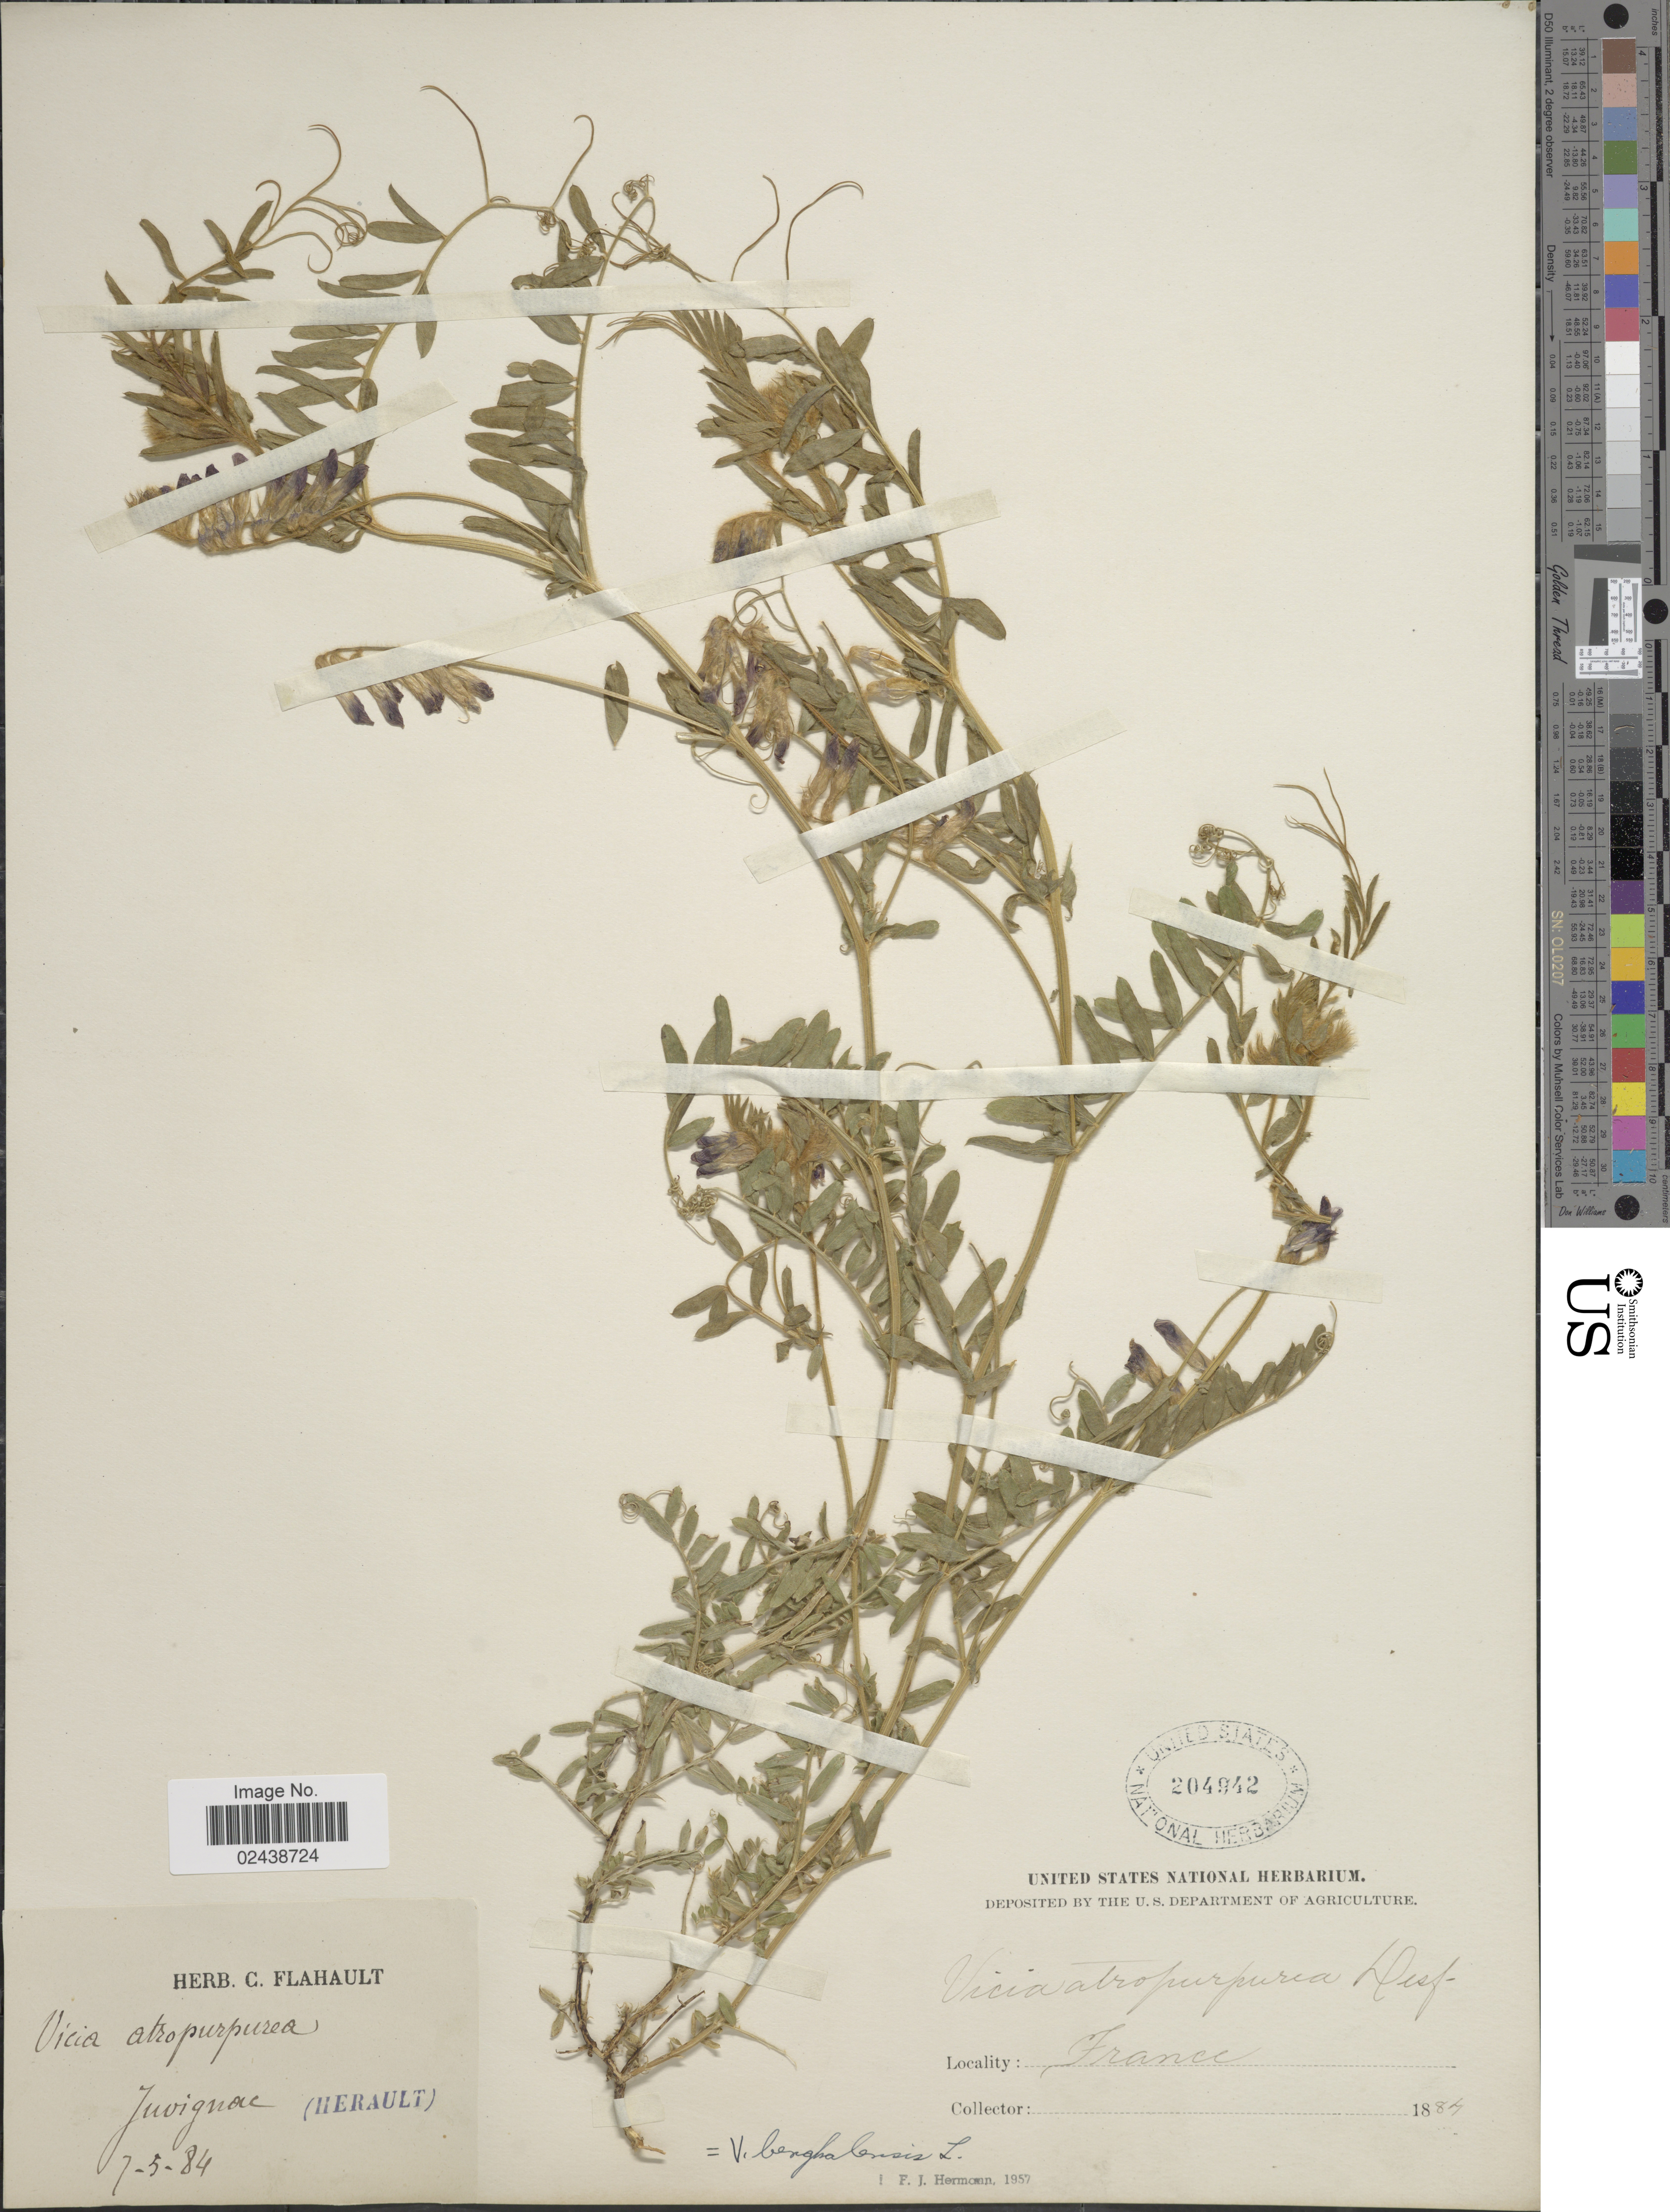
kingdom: Plantae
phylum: Tracheophyta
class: Magnoliopsida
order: Fabales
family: Fabaceae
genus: Vicia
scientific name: Vicia benghalensis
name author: L.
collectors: ex herb. C. Flahault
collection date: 1884-05-07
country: France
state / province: Occitanie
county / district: Hérault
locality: Juvignac (Herault)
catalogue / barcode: US 204942